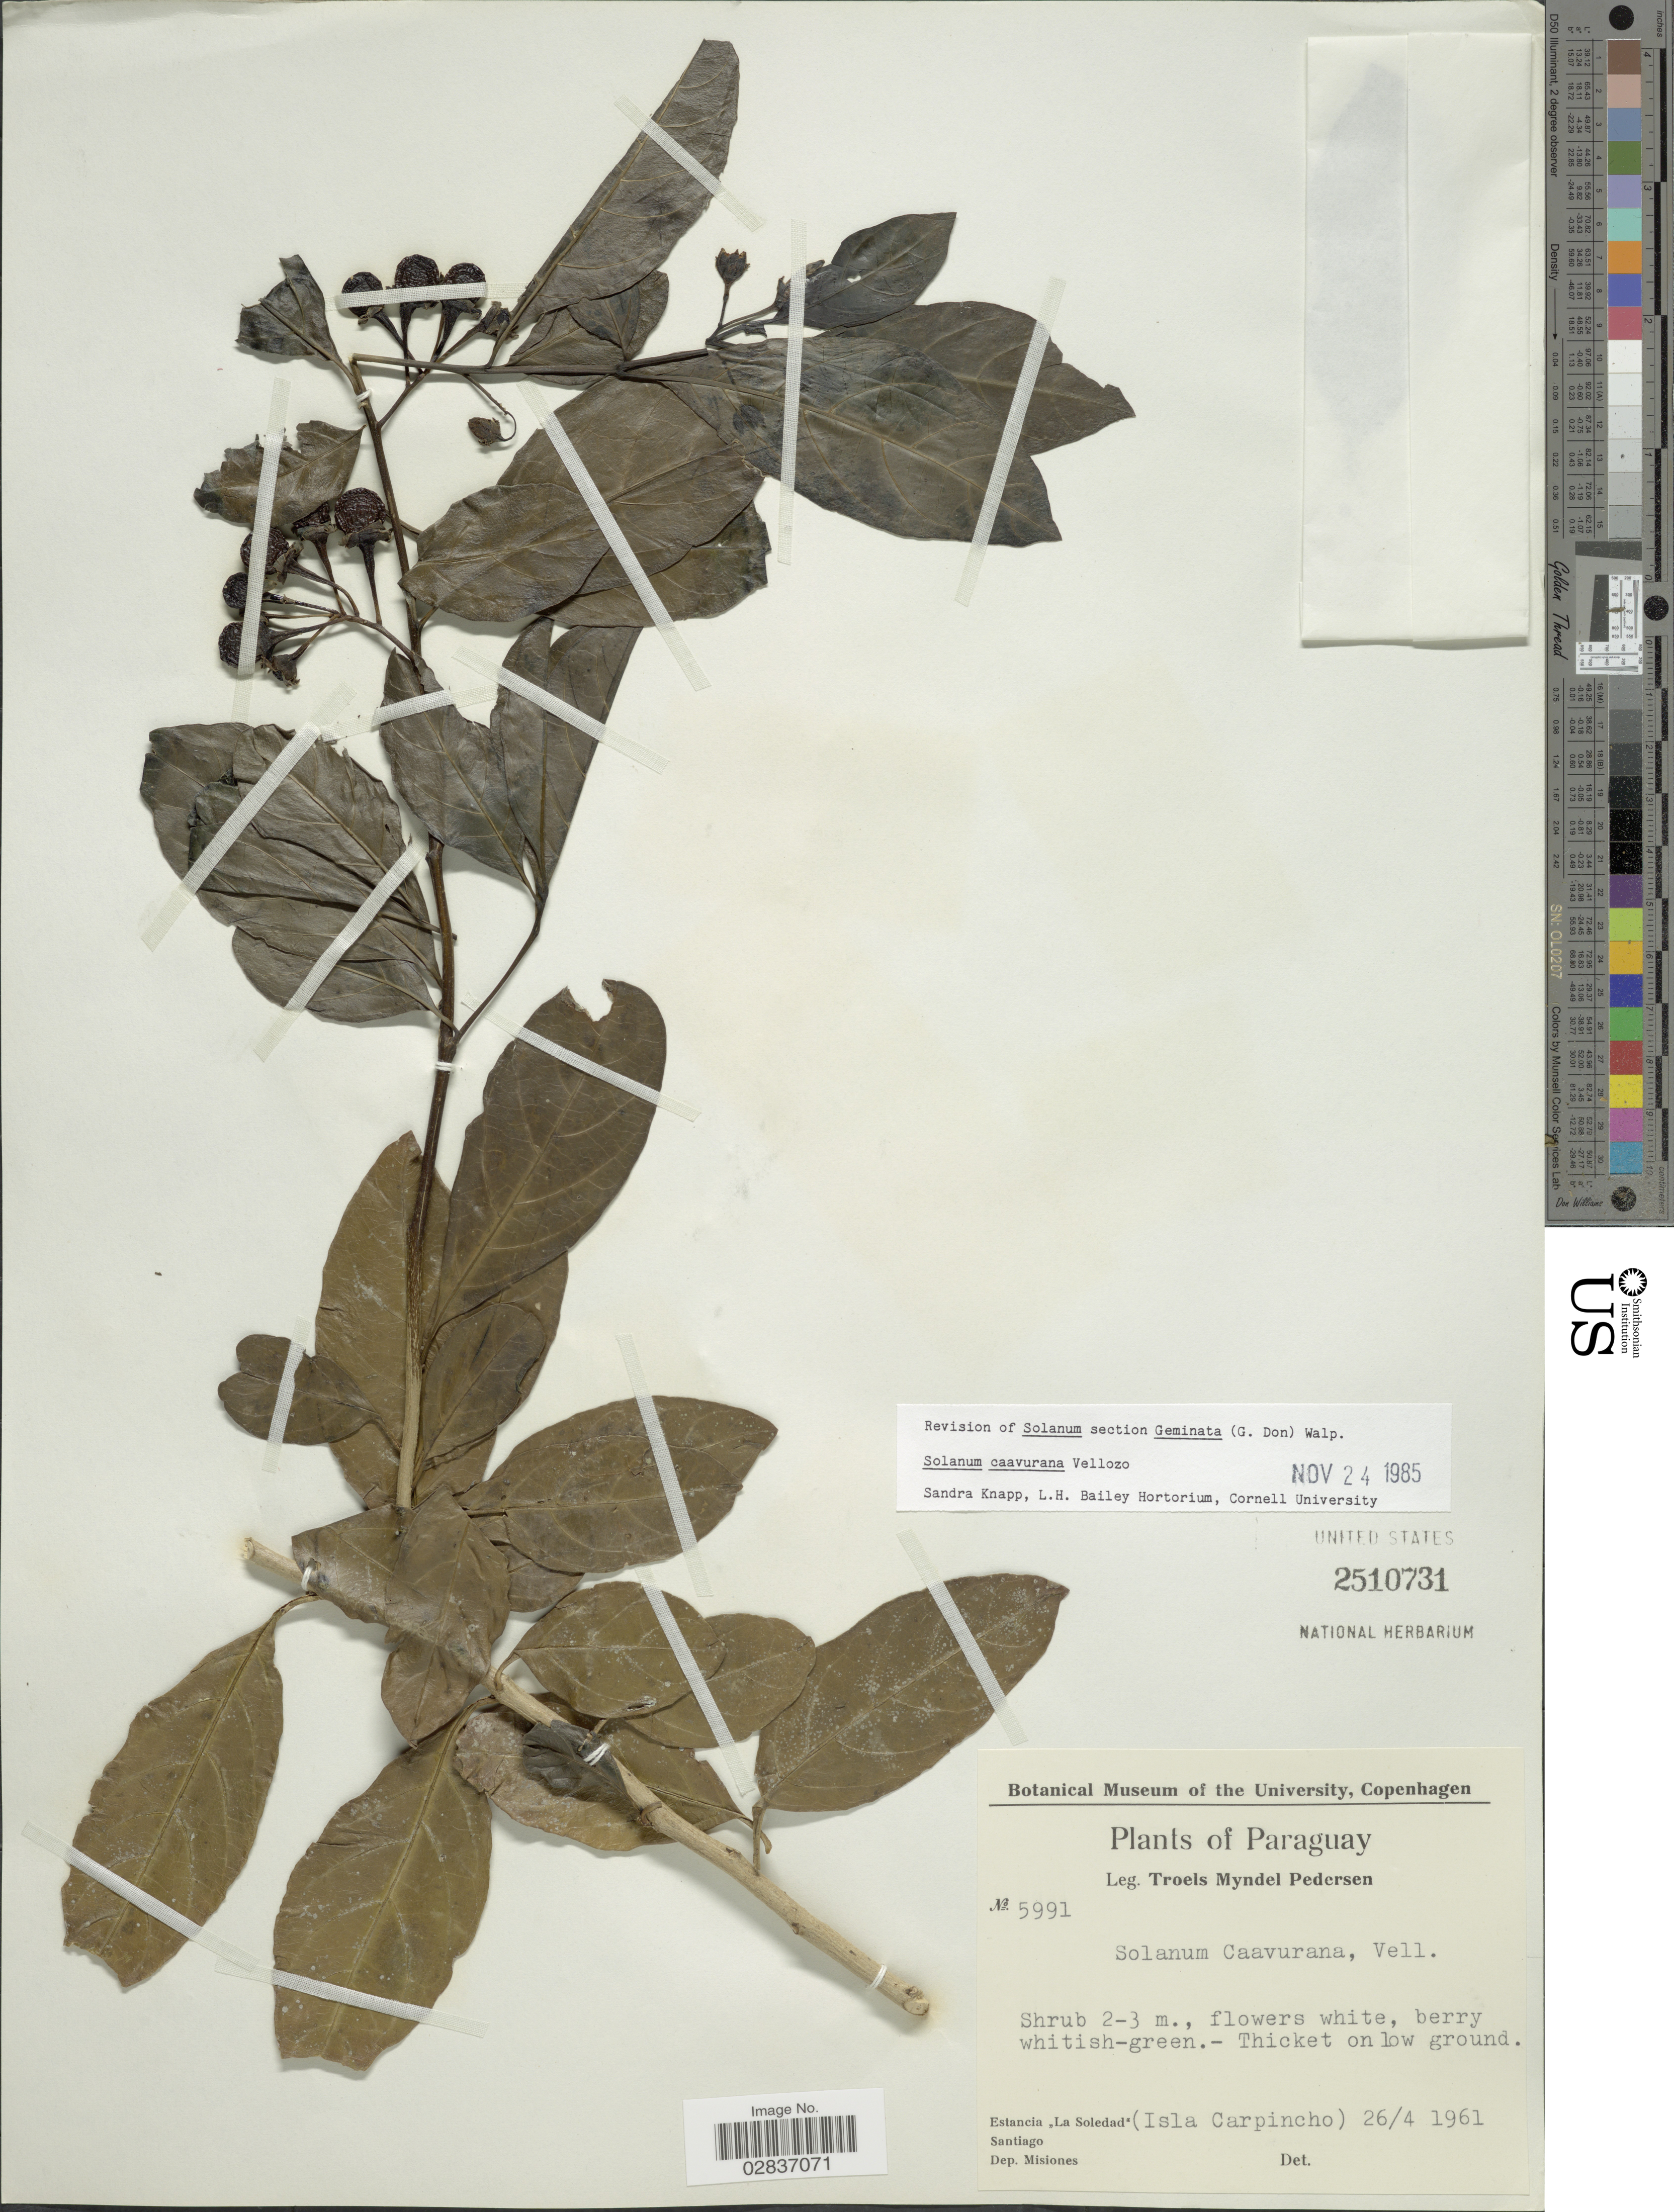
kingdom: Plantae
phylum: Tracheophyta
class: Magnoliopsida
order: Solanales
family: Solanaceae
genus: Solanum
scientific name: Solanum caavurana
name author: Vell.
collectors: T. Pederson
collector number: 5991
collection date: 1961-04-26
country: Paraguay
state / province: Misiones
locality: Estancia "La Soledad" (Isla Carpincho), Santiago, Dep. Misiones.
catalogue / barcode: US 2510731